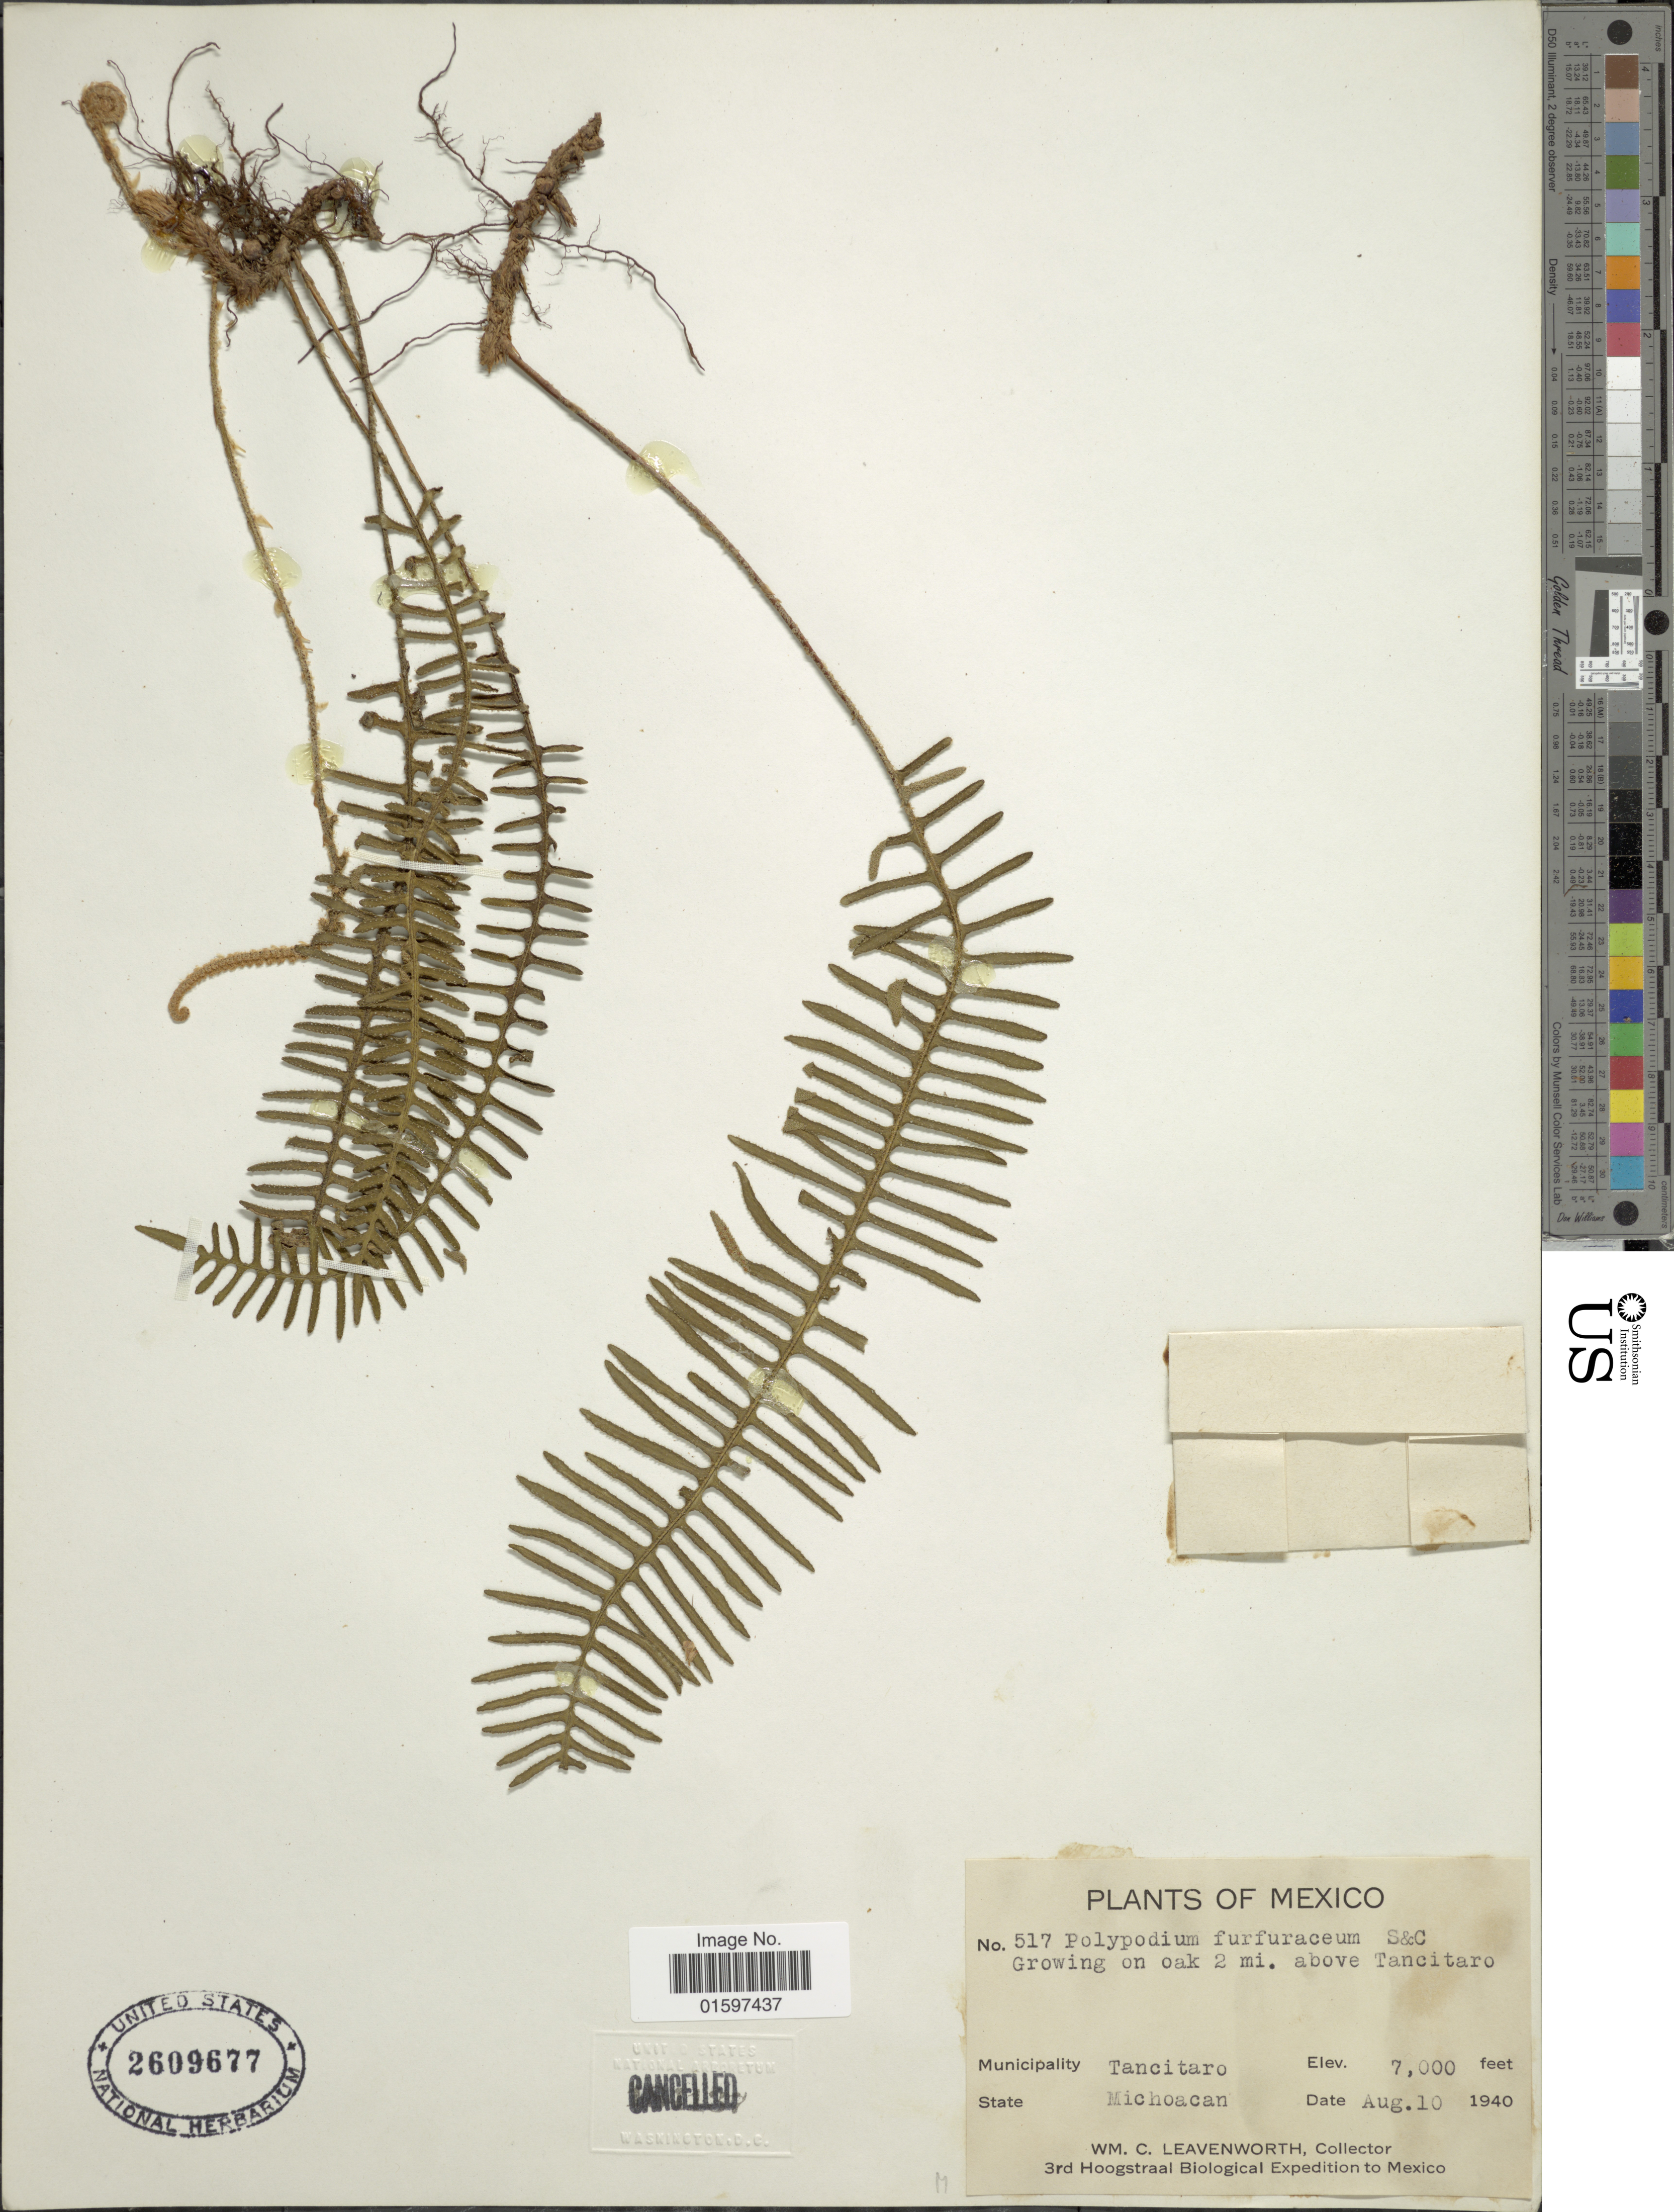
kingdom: Plantae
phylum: Tracheophyta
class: Polypodiopsida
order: Polypodiales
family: Polypodiaceae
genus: Pleopeltis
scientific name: Pleopeltis furfuracea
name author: (Schltdl. & Cham.) A.R. Sm. & Tejero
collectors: W. C. Leavenworth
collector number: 517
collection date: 1940-08-10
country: Mexico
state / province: Michoacán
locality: Mexico, growing on oak 2 mi. above Tancitaro, Municipality Tancitaro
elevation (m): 2134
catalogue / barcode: US 2609677